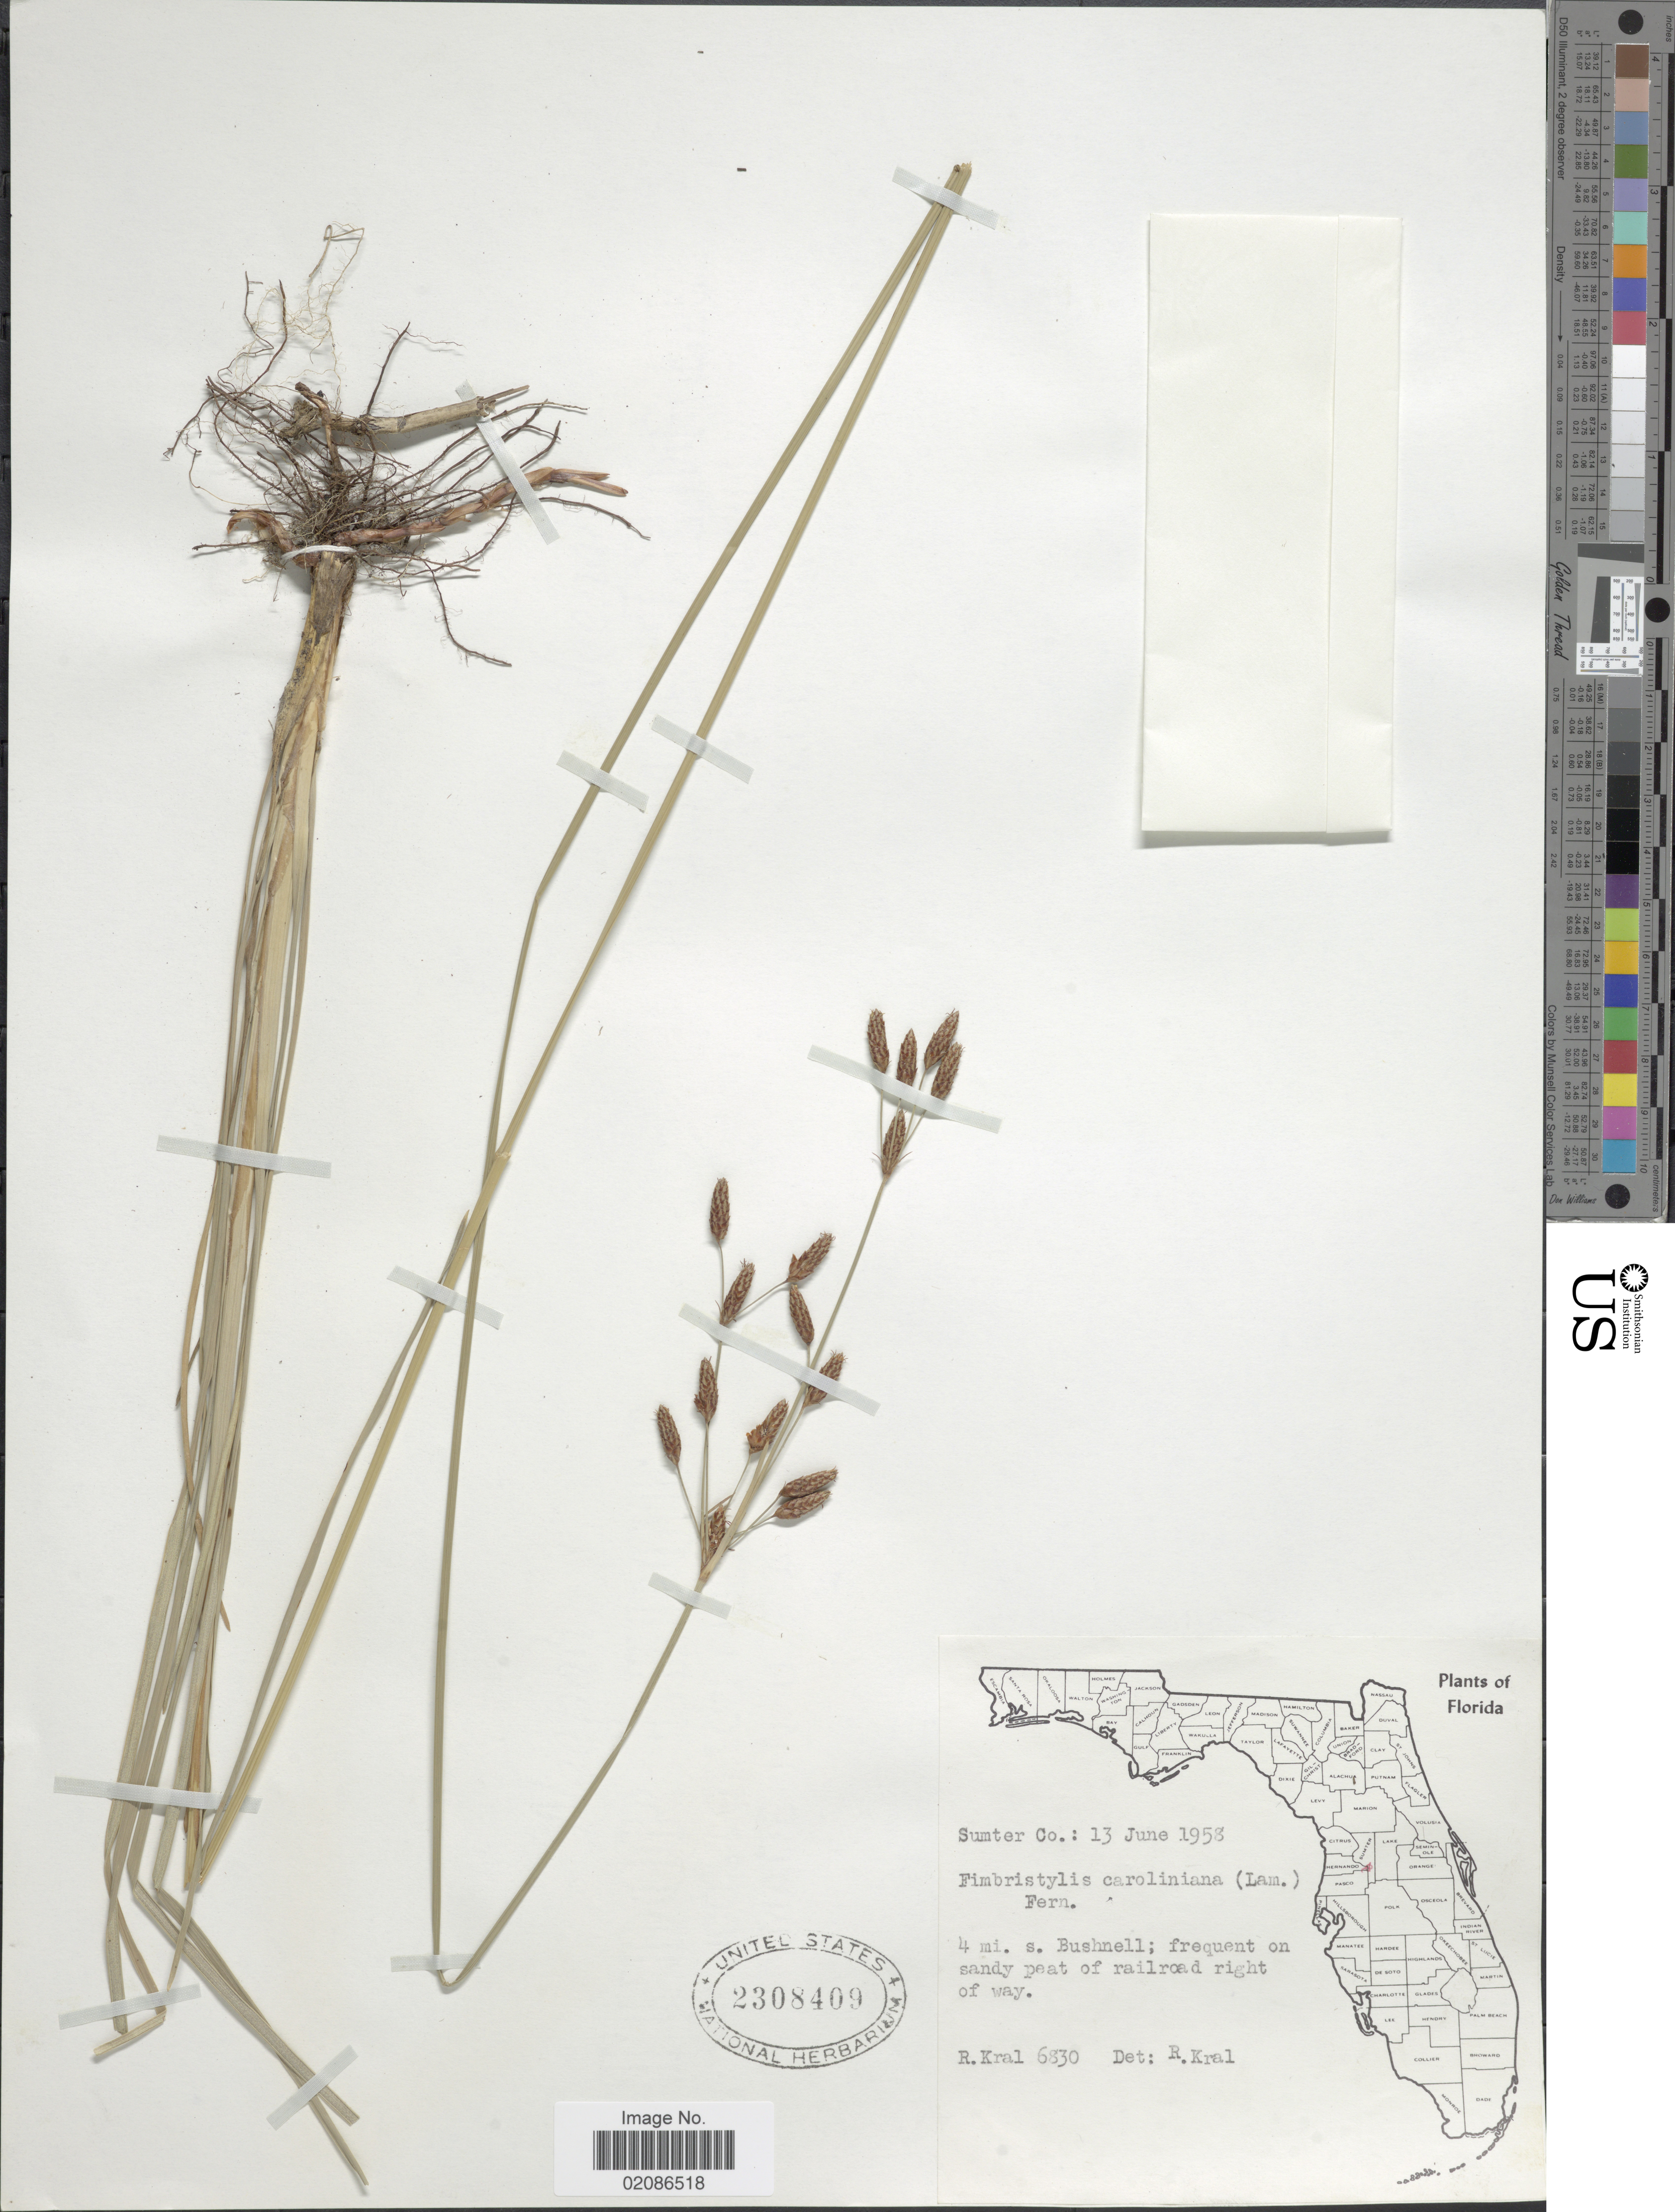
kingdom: Plantae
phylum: Tracheophyta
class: Liliopsida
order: Poales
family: Cyperaceae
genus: Fimbristylis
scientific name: Fimbristylis caroliniana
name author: (Lam.) Fernald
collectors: R. Kral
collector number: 6830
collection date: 1958-06-13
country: United States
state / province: Florida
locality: Sumter Co; 4 mi s Bushnell; frequent on sandy peat of railroad right of way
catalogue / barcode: US 2308409